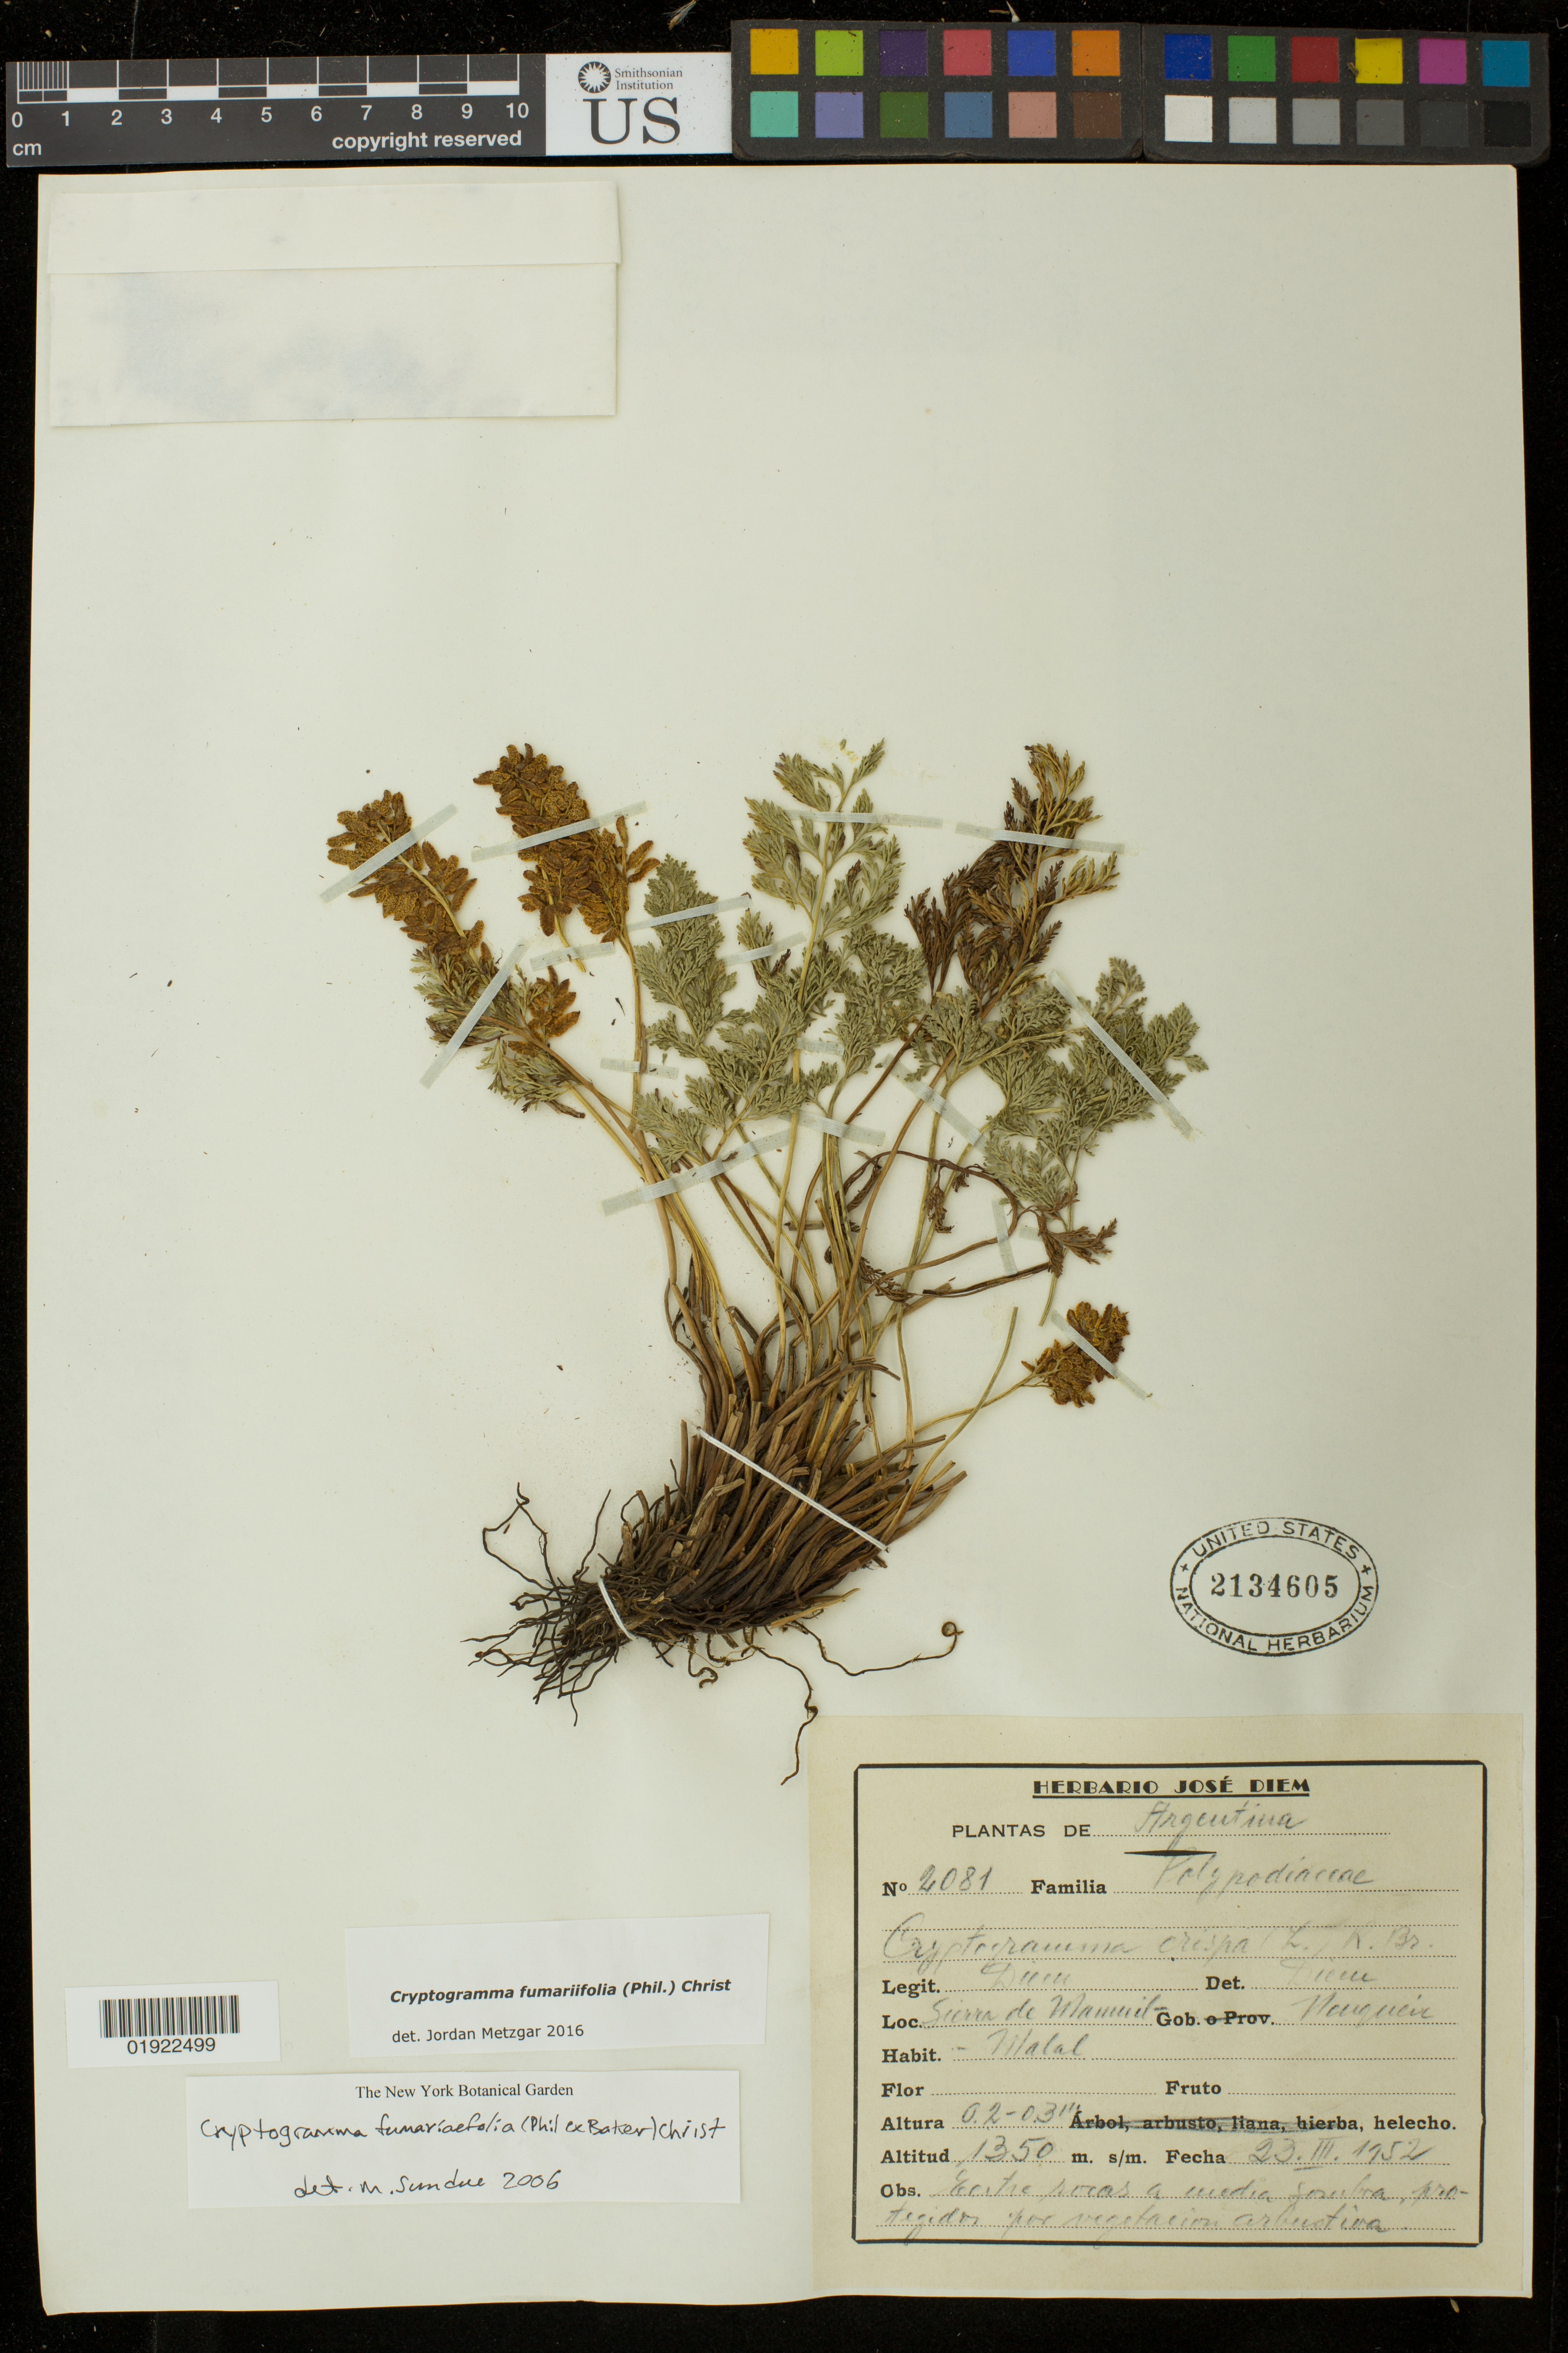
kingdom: Plantae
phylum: Tracheophyta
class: Polypodiopsida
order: Polypodiales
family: Pteridaceae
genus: Cryptogramma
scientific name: Cryptogramma fumariifolia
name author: (Phil. ex Baker) Christ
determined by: Metzgar, Jordan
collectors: J. Diem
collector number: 2081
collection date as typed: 23.III.1952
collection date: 1952-03-23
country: Argentina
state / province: Neuquén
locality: Sierra de Mamuil Malal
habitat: entre copas a cuerda soubra, protegido por vegetacion arbustiva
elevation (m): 1350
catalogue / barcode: US 2134605